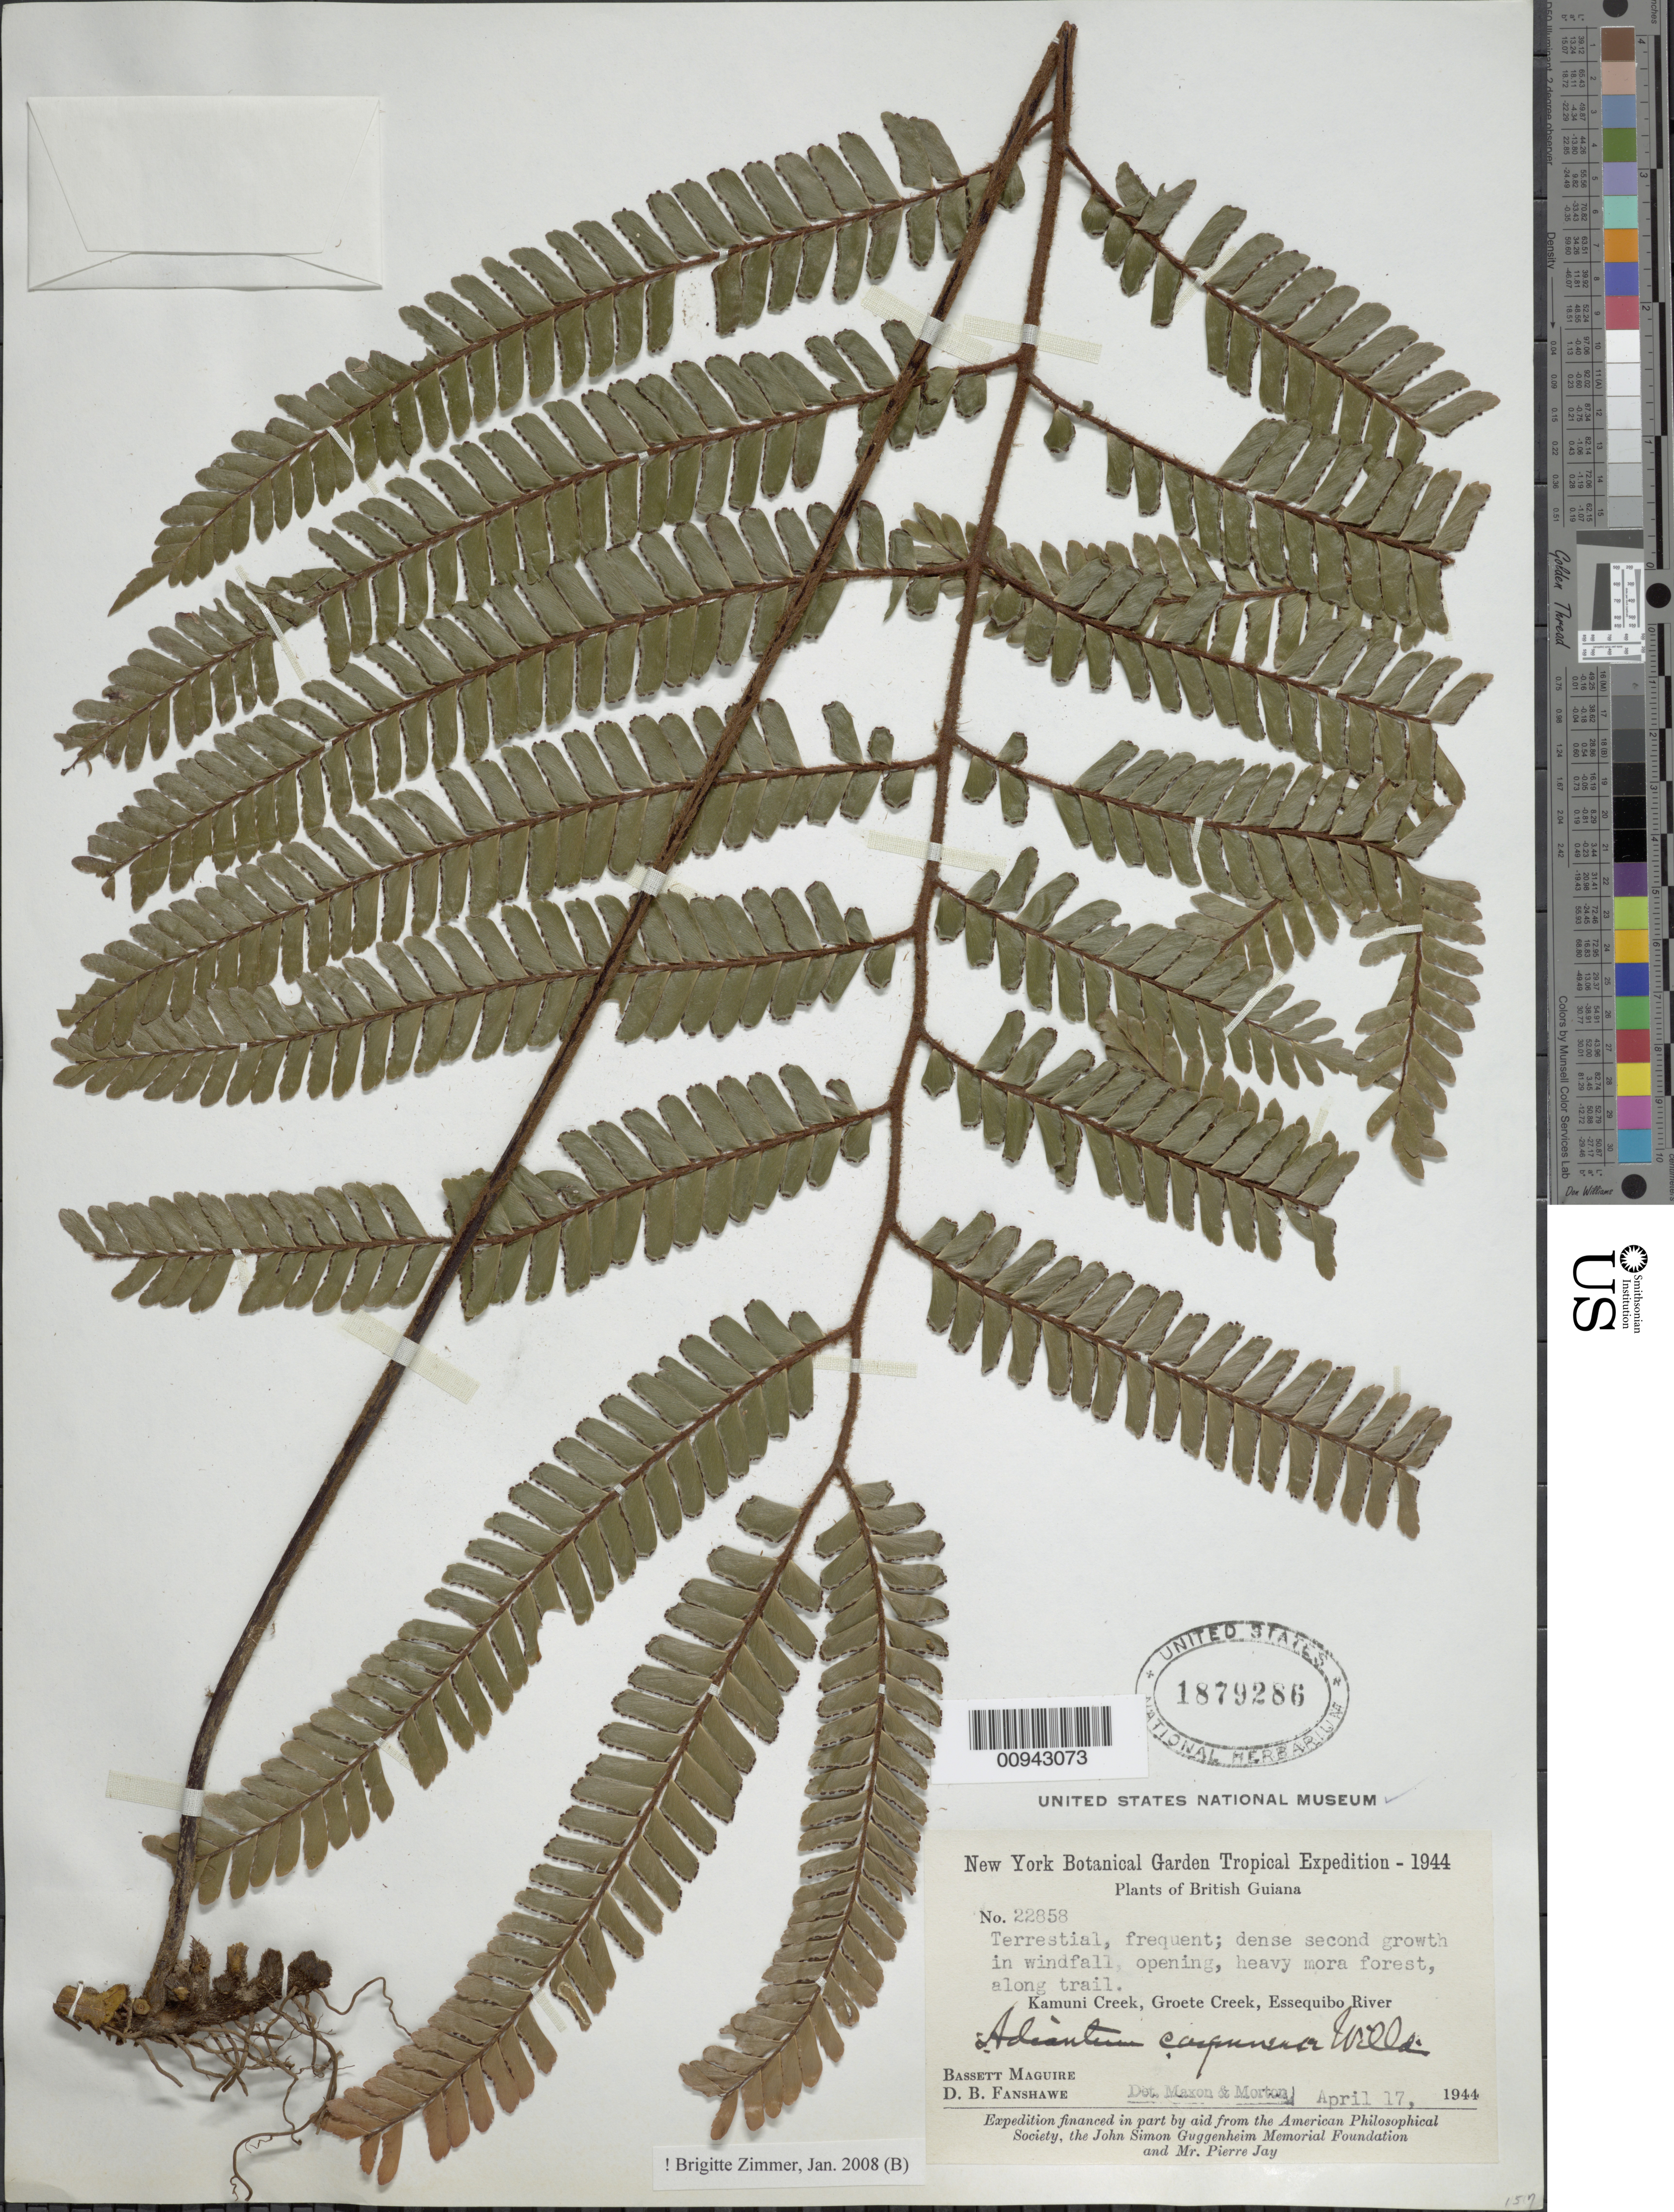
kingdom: Plantae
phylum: Tracheophyta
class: Polypodiopsida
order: Polypodiales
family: Pteridaceae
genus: Adiantum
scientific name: Adiantum cajennense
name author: Willd. ex Klotzsch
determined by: Zimmer, B.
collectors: B. Maguire & D. B. Fanshawe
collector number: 22858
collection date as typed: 17-Apr-44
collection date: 1944-04-17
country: Guyana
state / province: Essequibo Isl-W. Demerara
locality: Kamuni Creek, Groete Creek, Essequibo River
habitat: Dense second growht in windfall opening, heavy mora forest, along trail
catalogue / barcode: US 1879286